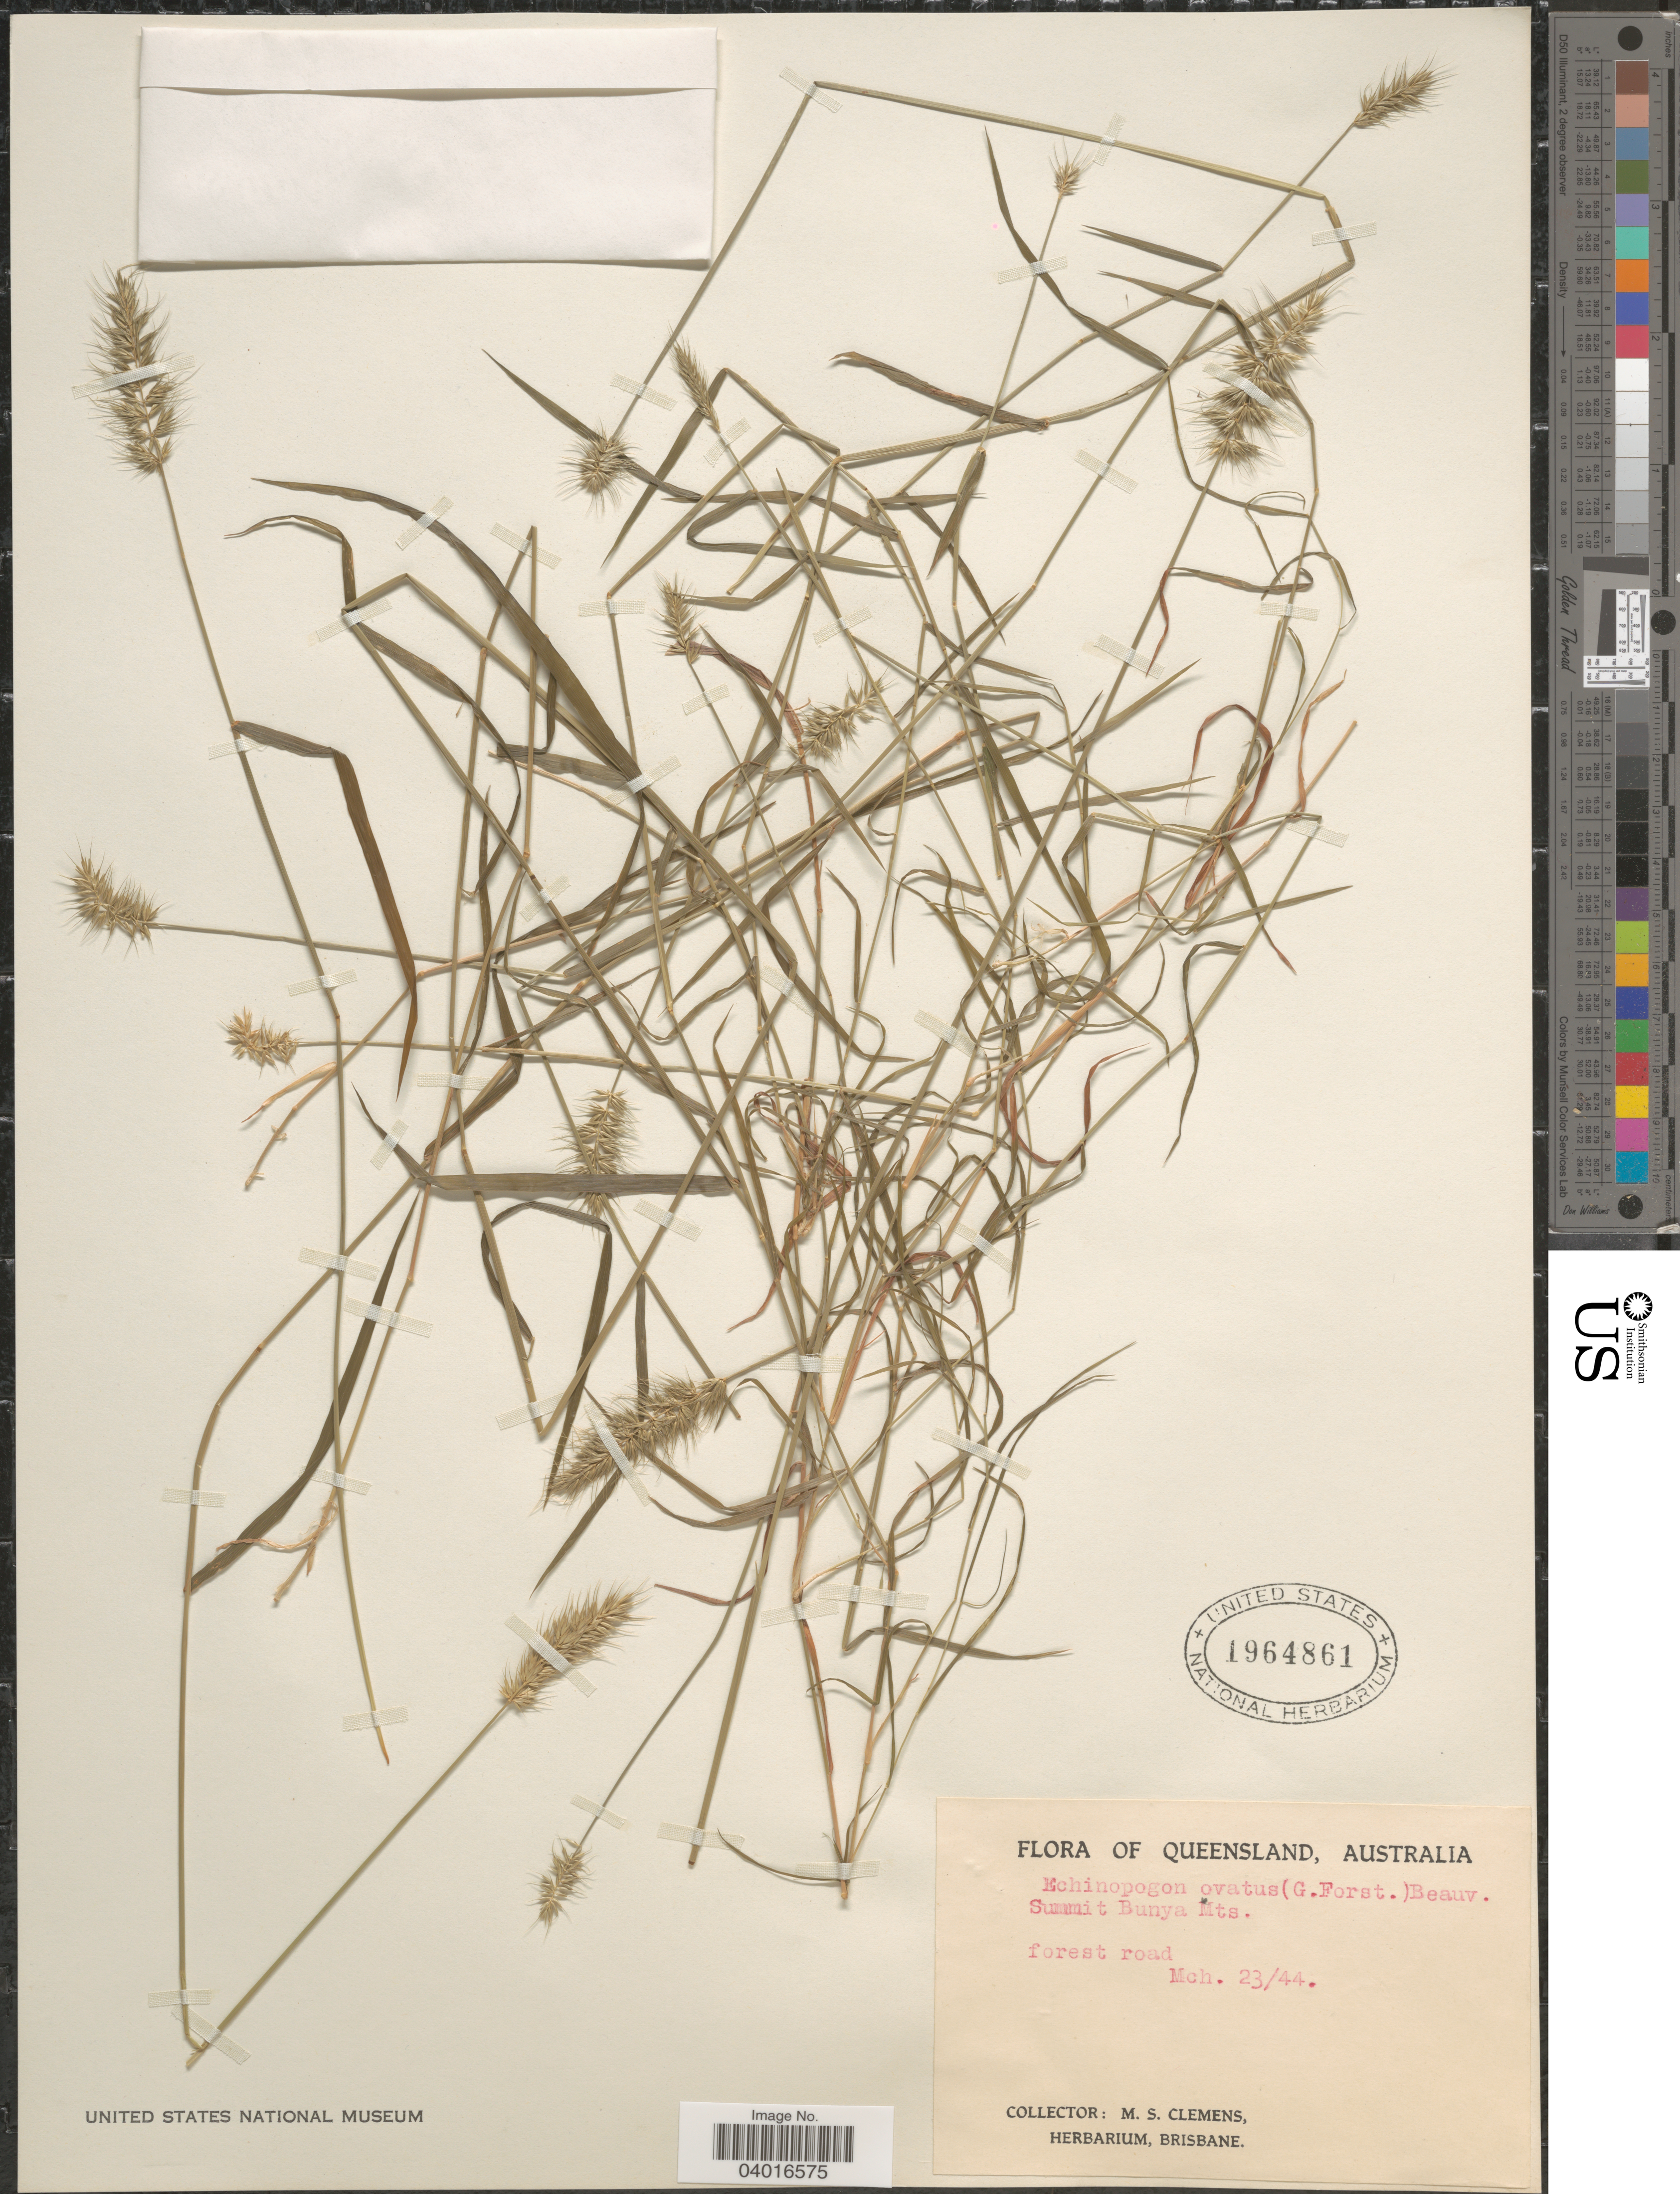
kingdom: Plantae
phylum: Tracheophyta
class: Liliopsida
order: Poales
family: Poaceae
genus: Echinopogon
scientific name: Echinopogon ovatus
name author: (G. Forst.) P. Beauv.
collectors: M. S. Clemens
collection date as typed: Transcribed d/m/y: 23/3/44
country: Australia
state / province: Queensland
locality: Summit Bunya Mts. Forest road.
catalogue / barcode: US 1964861